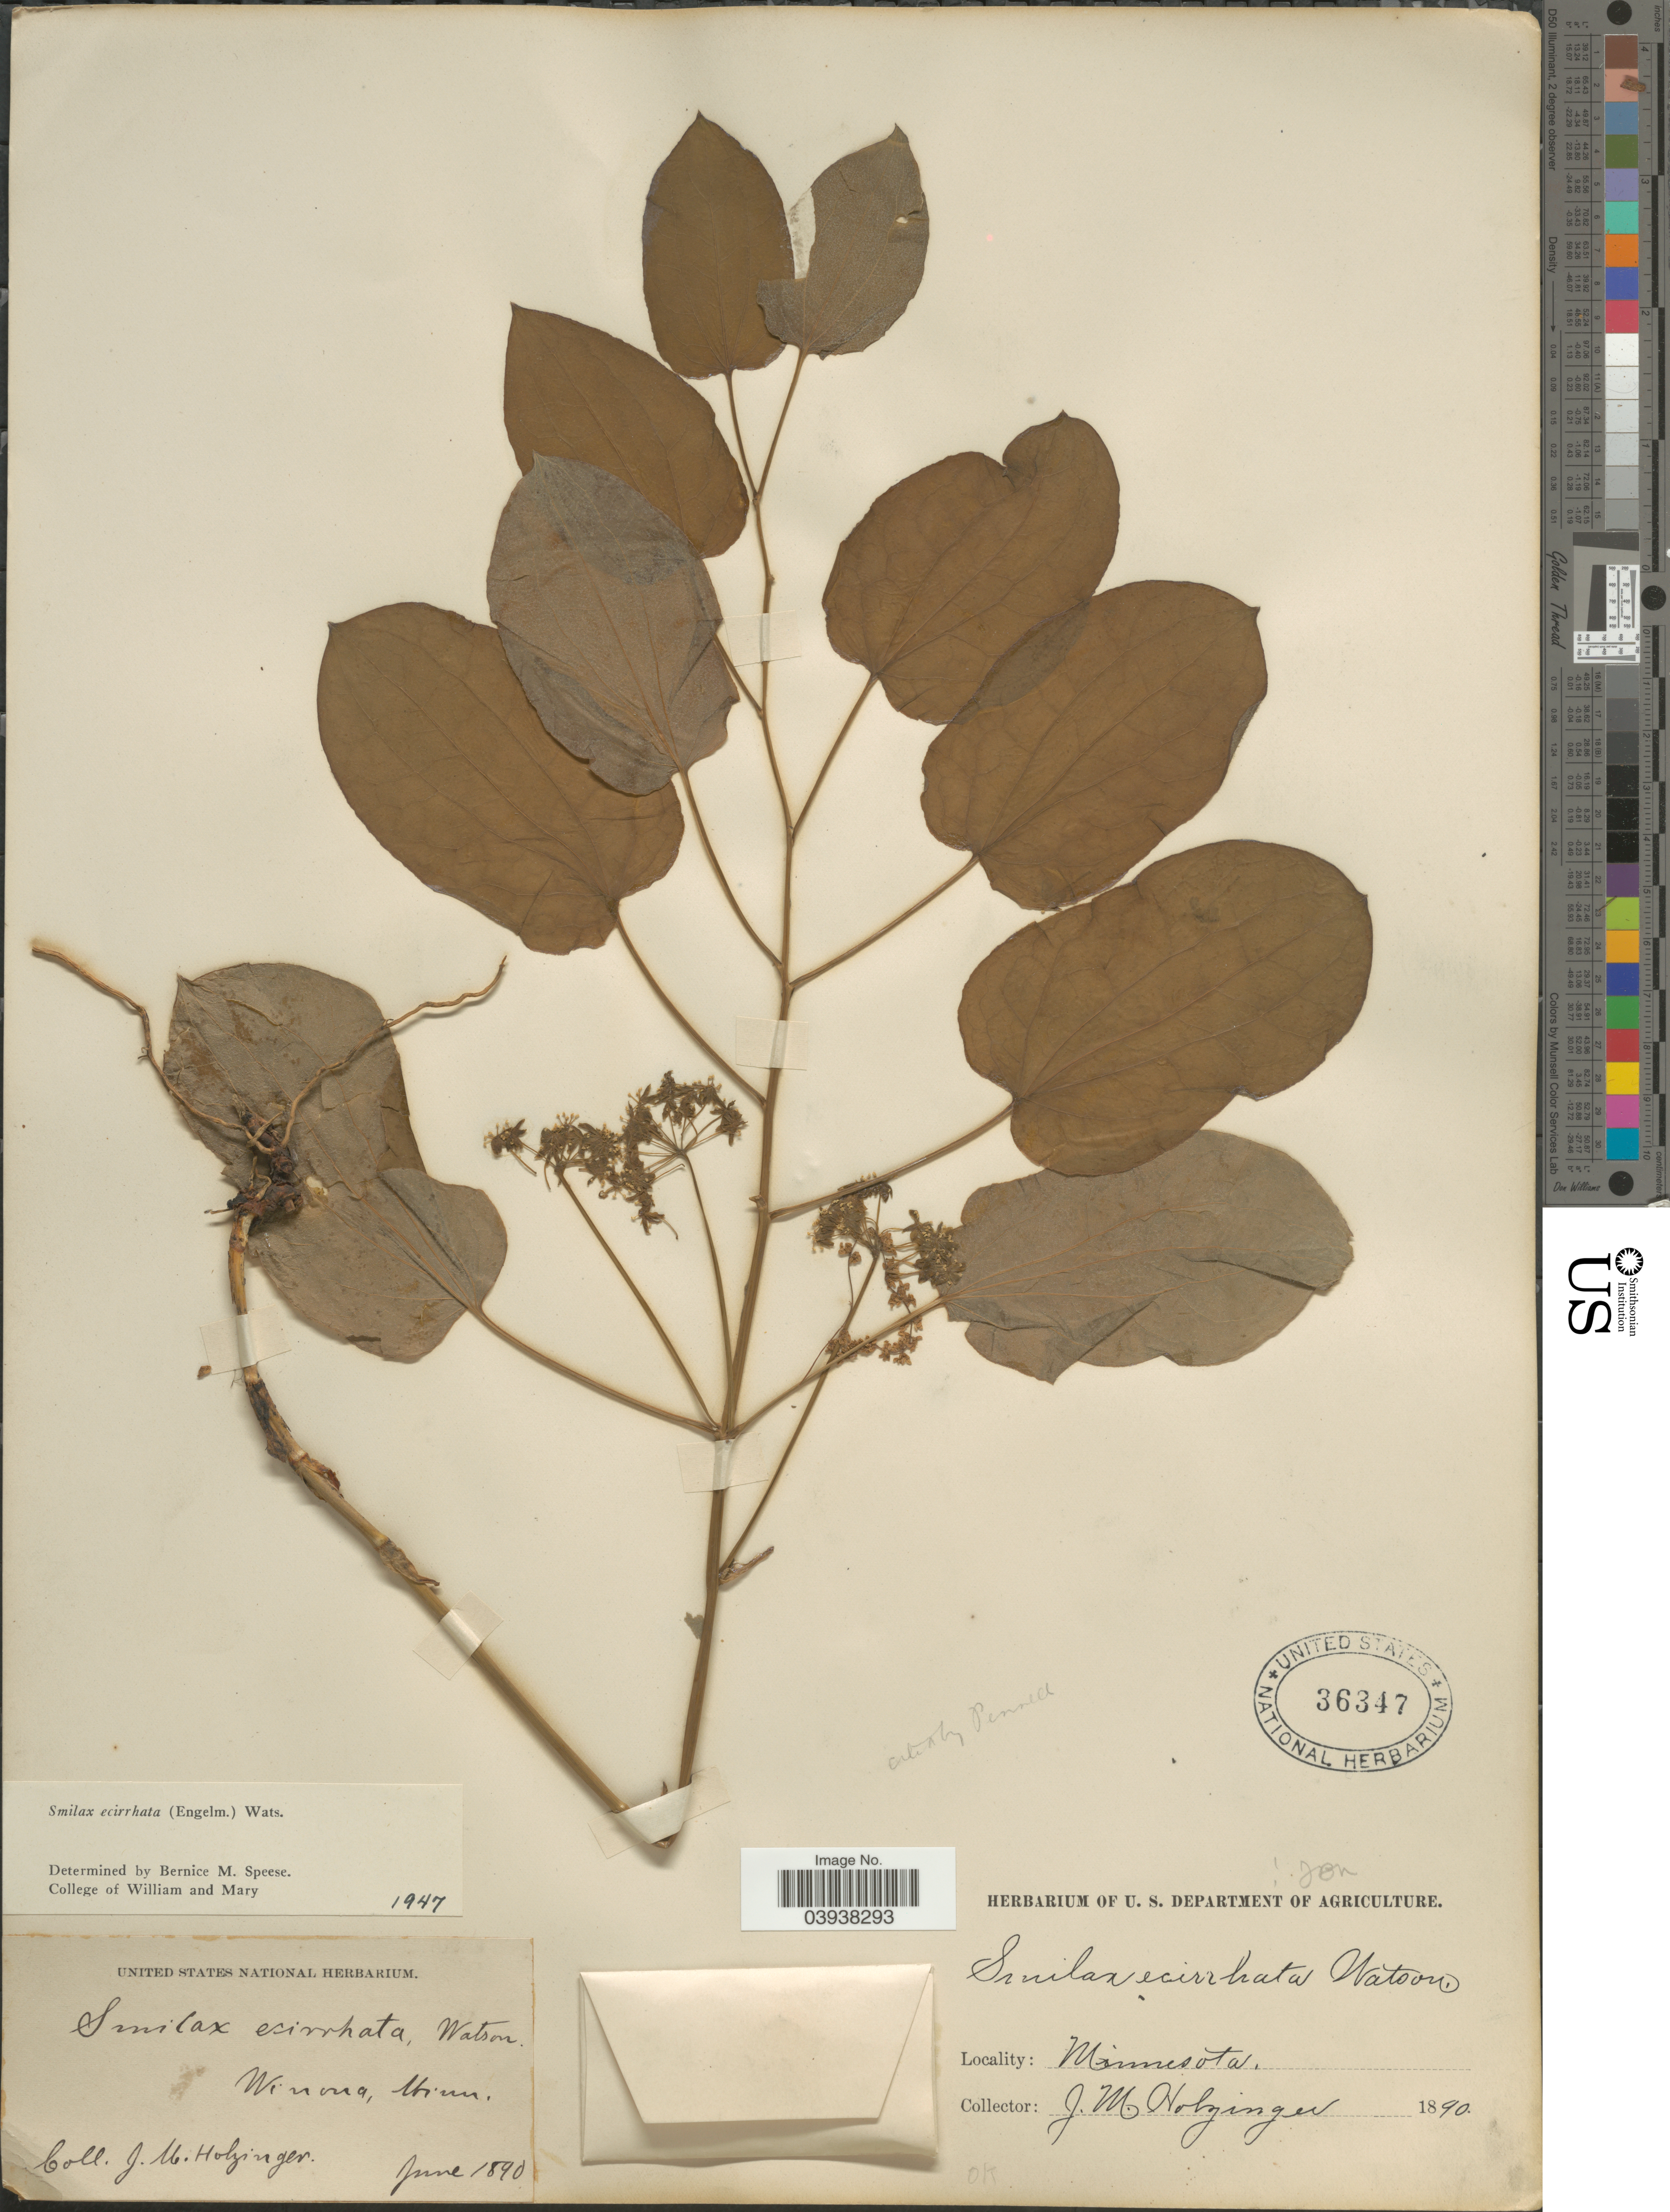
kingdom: Plantae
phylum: Tracheophyta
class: Liliopsida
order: Liliales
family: Smilacaceae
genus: Smilax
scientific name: Smilax ecirrhata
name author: (Engelm. ex Kunth) S. Watson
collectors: J. M. Holzinger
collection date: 1890-06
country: United States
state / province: Minnesota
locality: Winona.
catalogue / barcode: US 36347